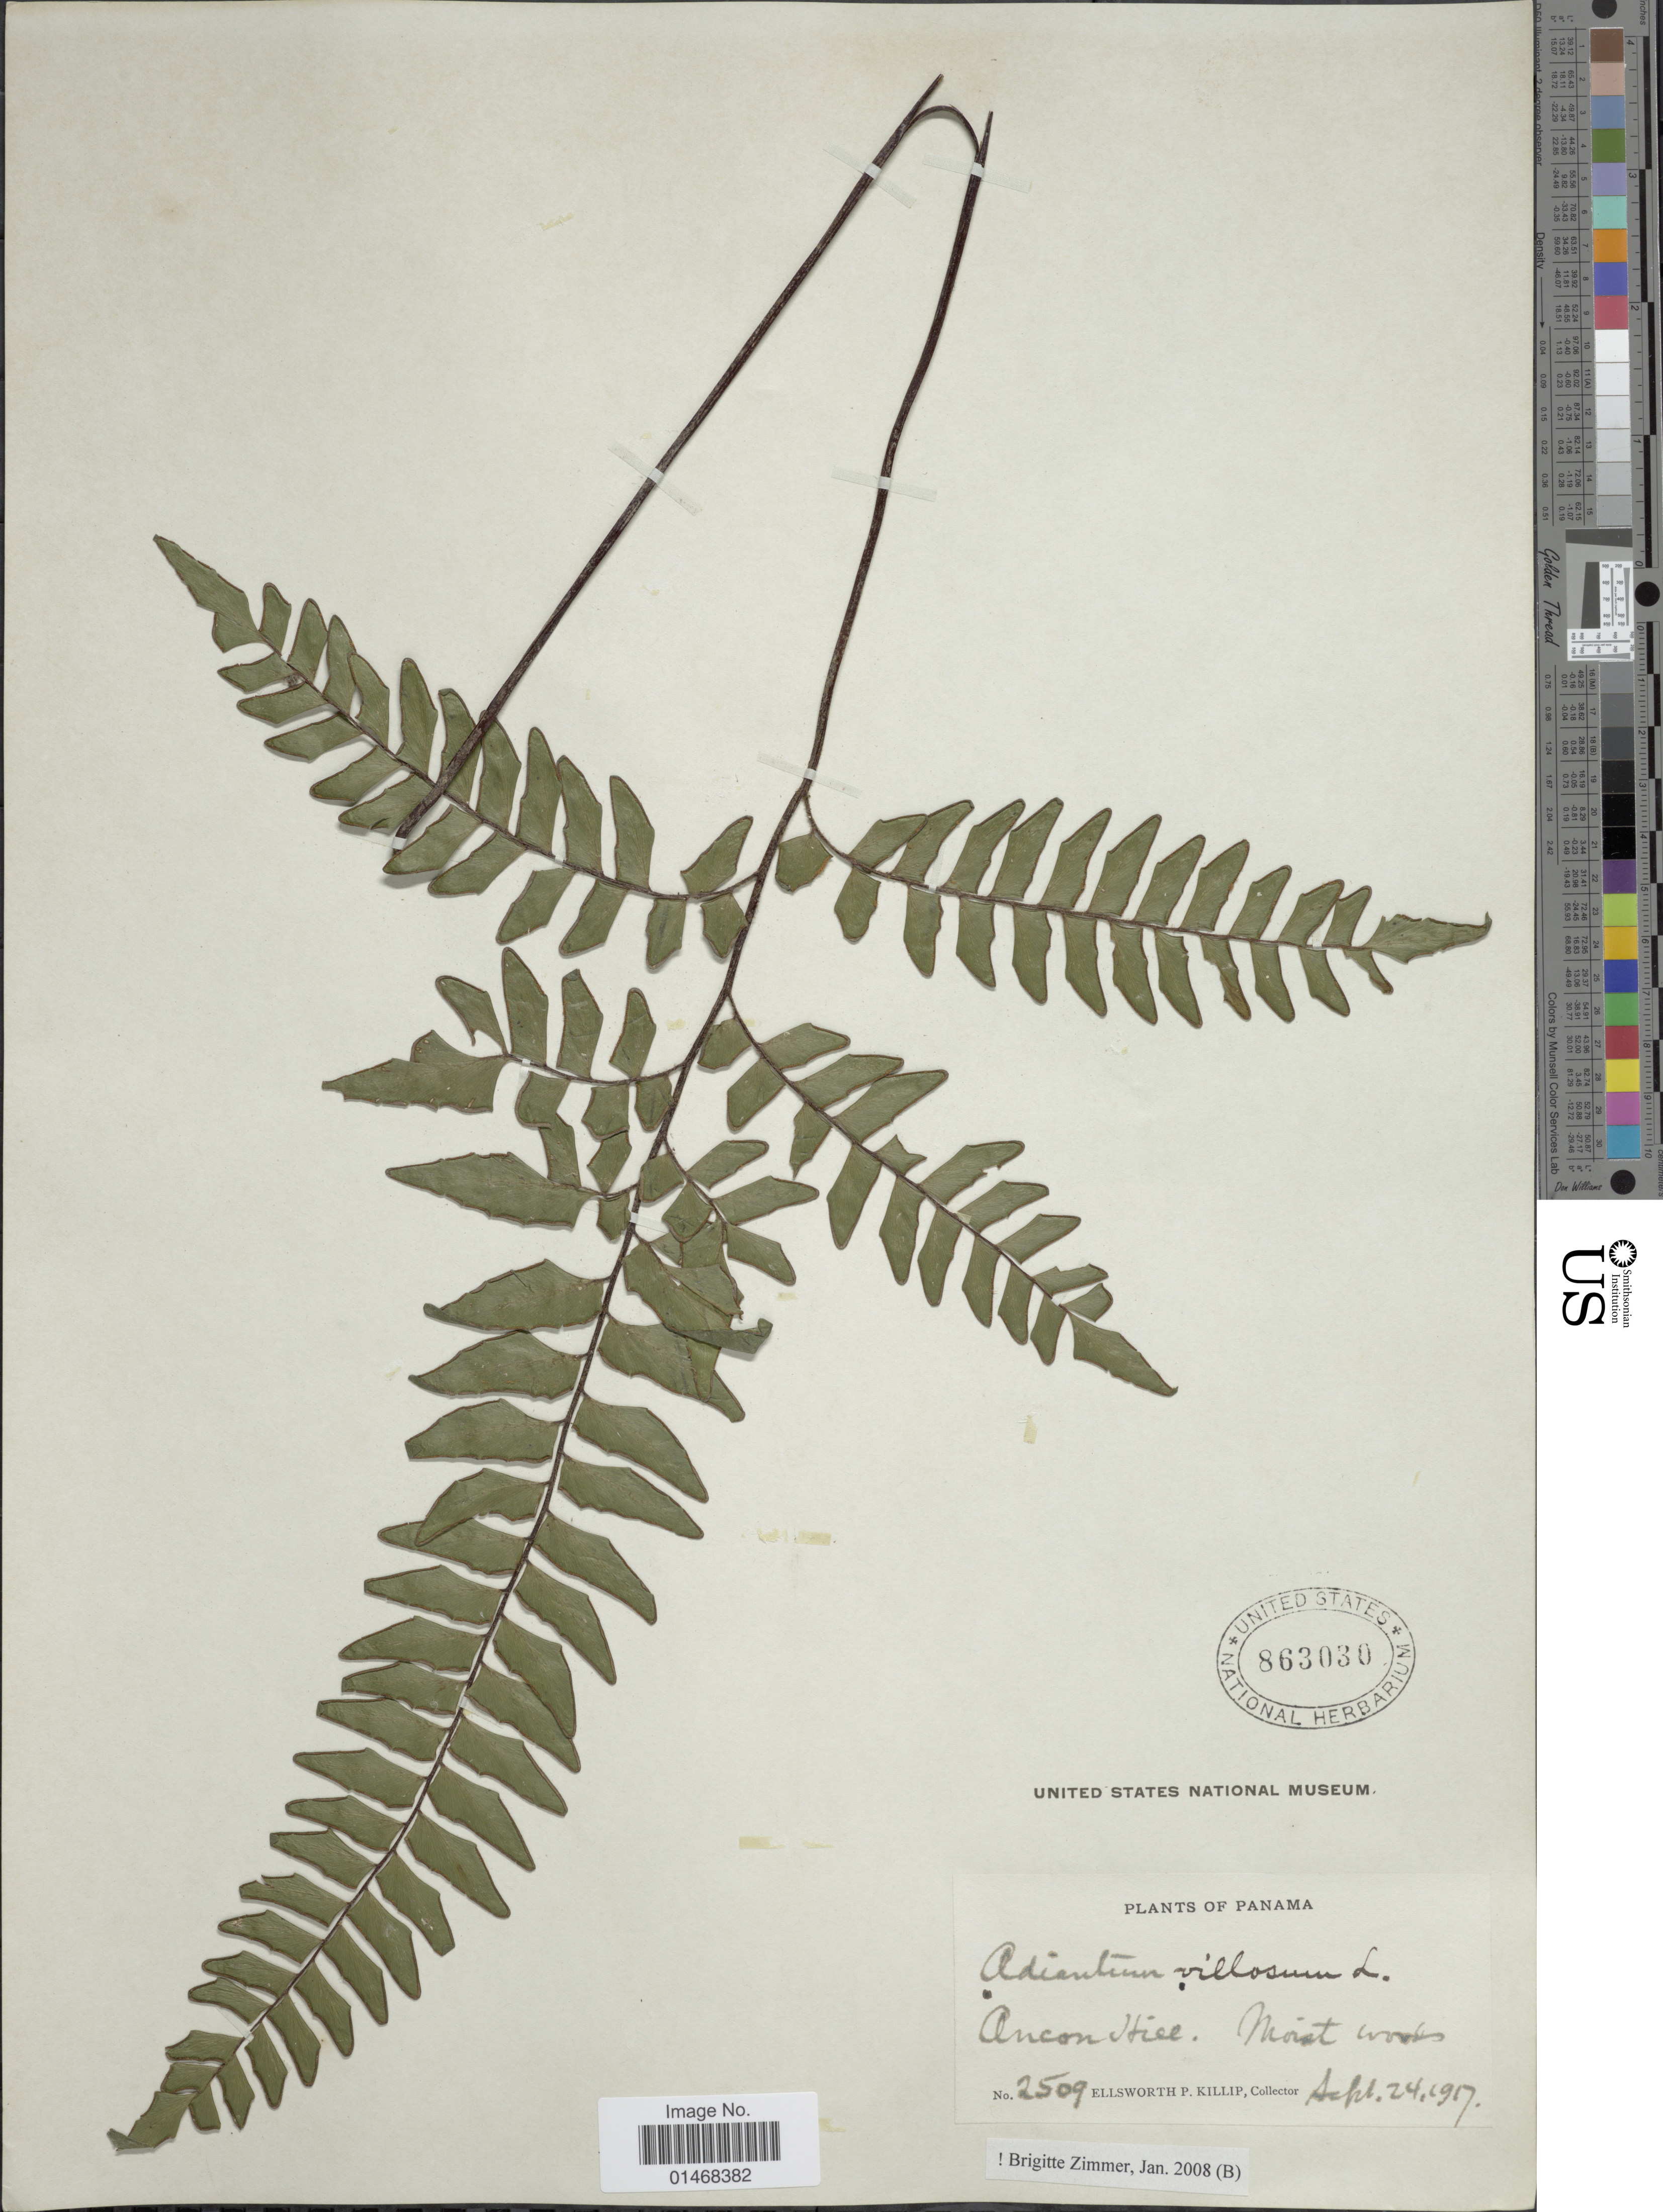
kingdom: Plantae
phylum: Tracheophyta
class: Polypodiopsida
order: Polypodiales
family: Pteridaceae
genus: Adiantum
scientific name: Adiantum villosum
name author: L.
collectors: E. P. Killip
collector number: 2509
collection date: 1917-09-24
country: Panama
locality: Ancon Hill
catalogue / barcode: US 863030